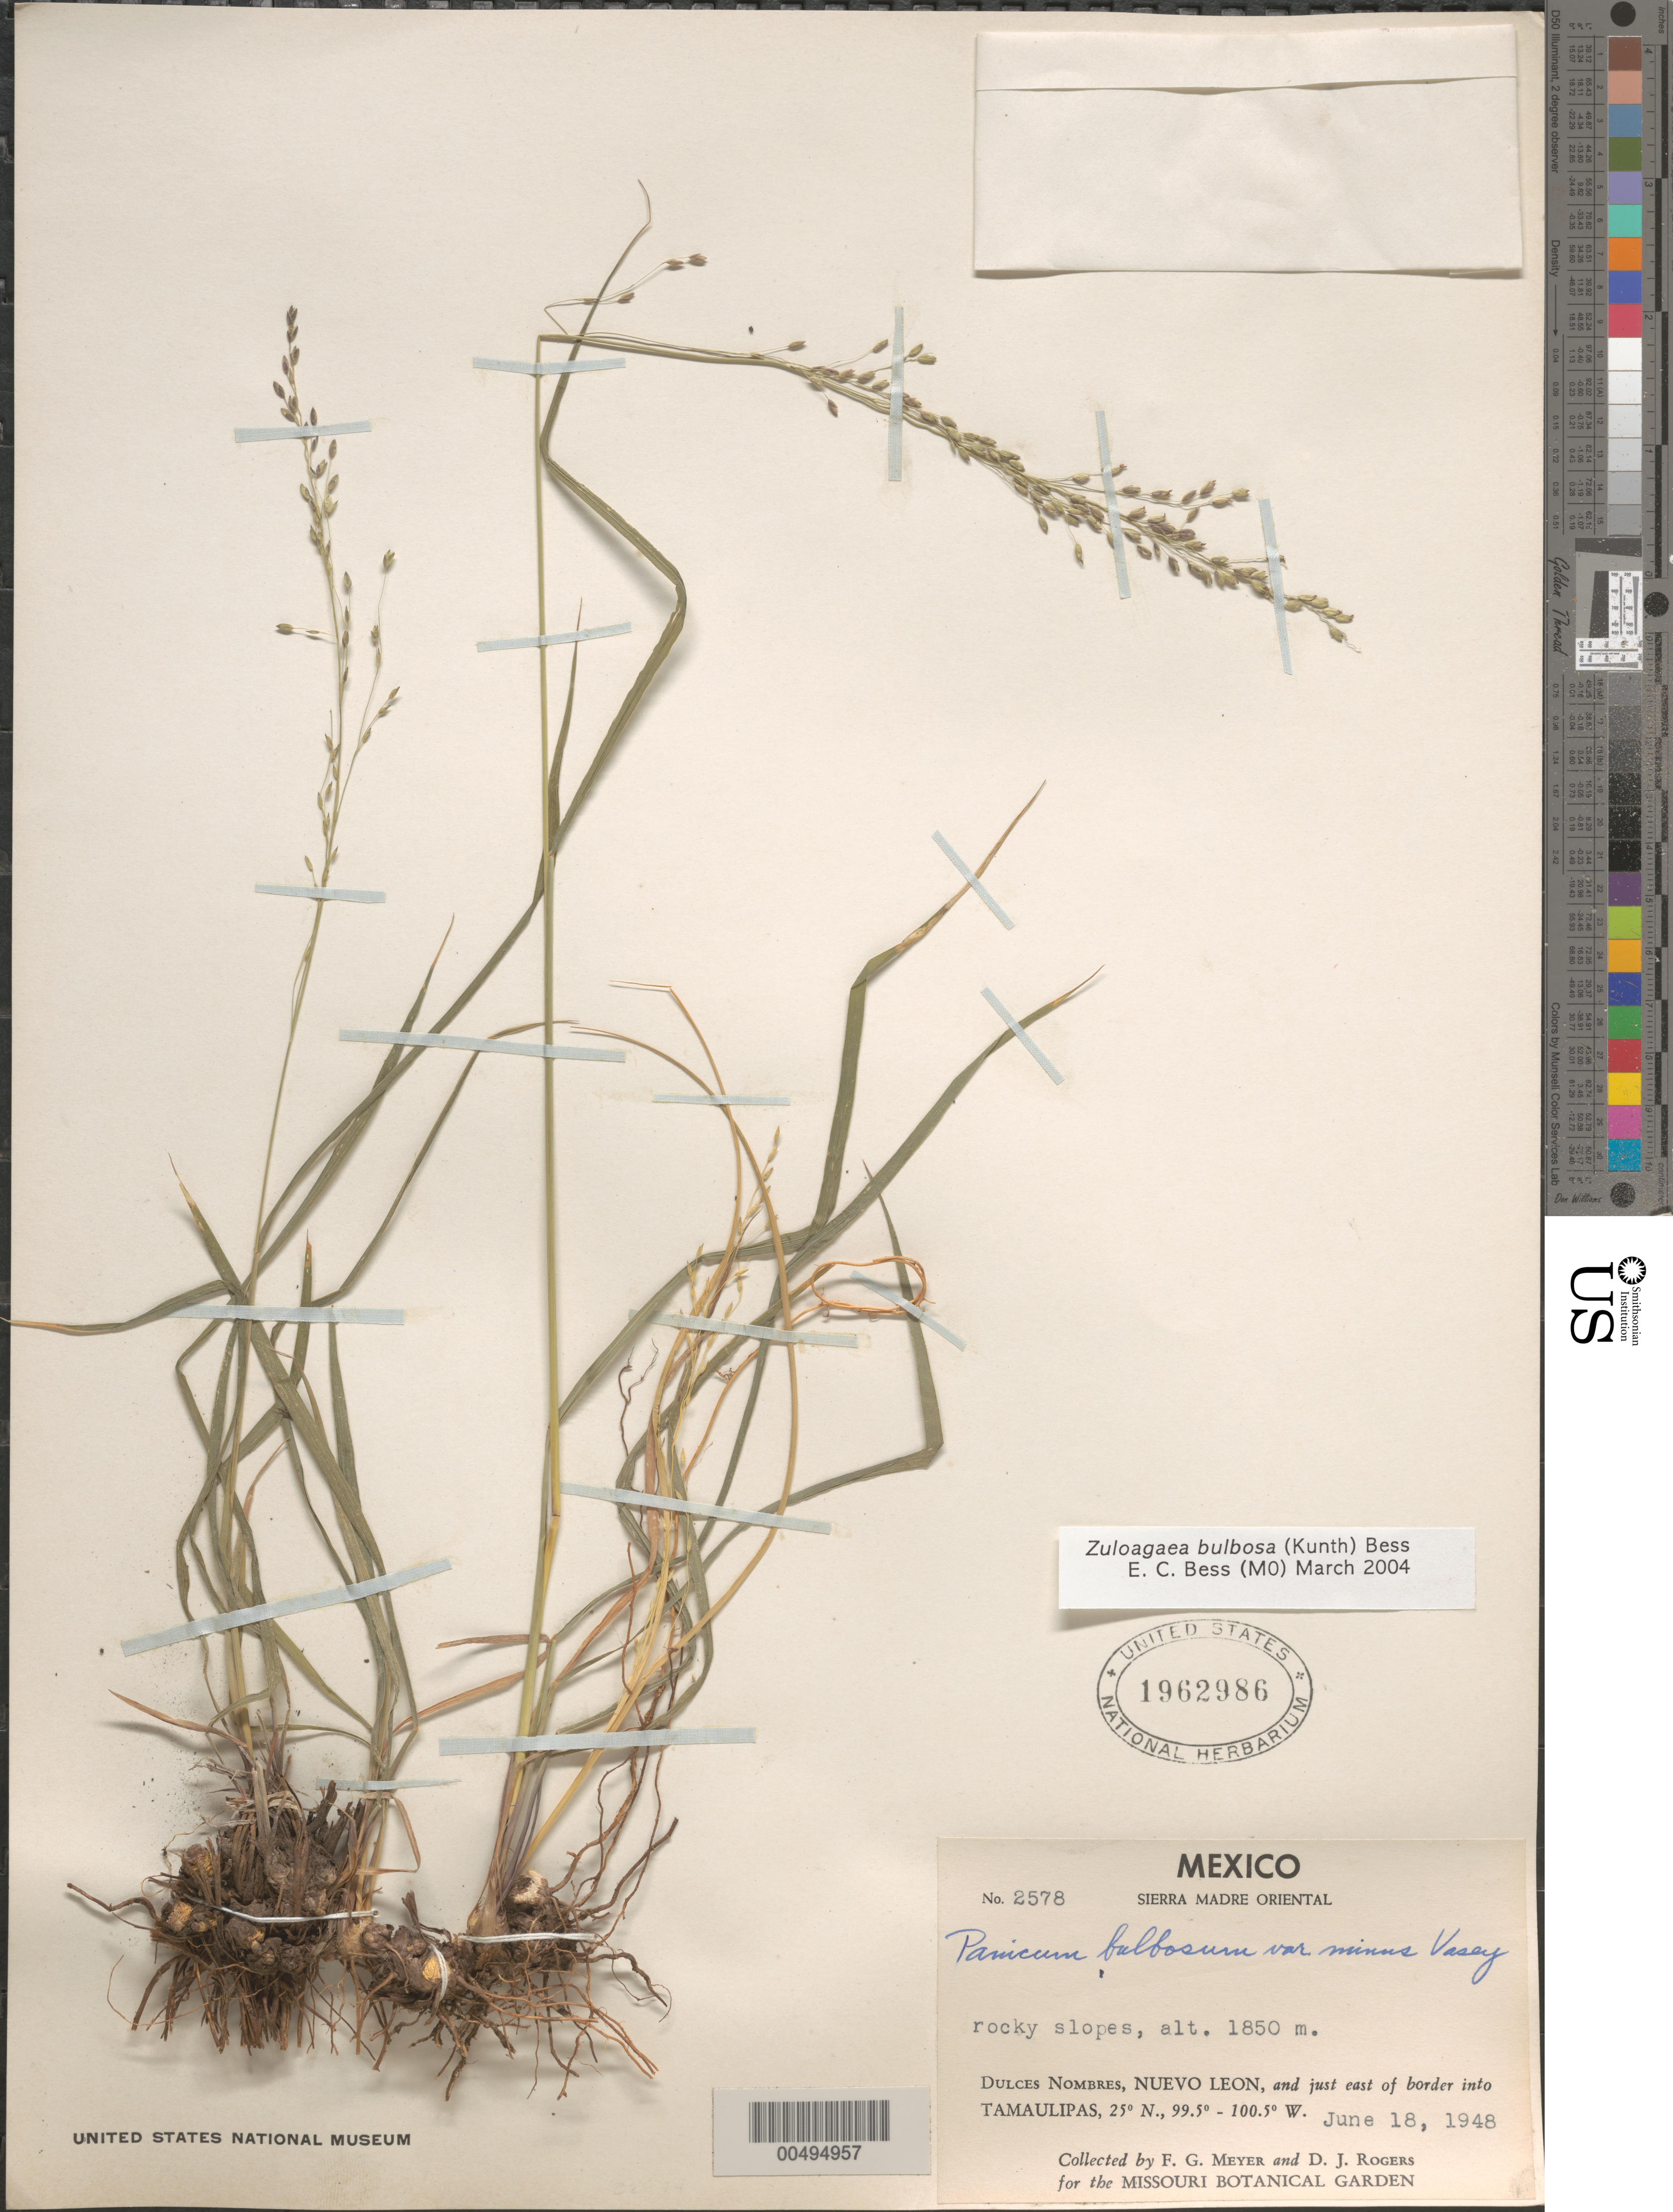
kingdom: Plantae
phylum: Tracheophyta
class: Liliopsida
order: Poales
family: Poaceae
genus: Panicum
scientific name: Panicum bulbosum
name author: Kunth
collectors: F. G. Meyer & D. J. Rogers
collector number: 2578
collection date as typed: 18 Jun 1948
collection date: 1948-06-18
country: Mexico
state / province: Nuevo Leon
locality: Sierra Madre Oriental, Dulces Nombres, NL & just E of the border into Tamaulipas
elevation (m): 1850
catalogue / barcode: US 1962986